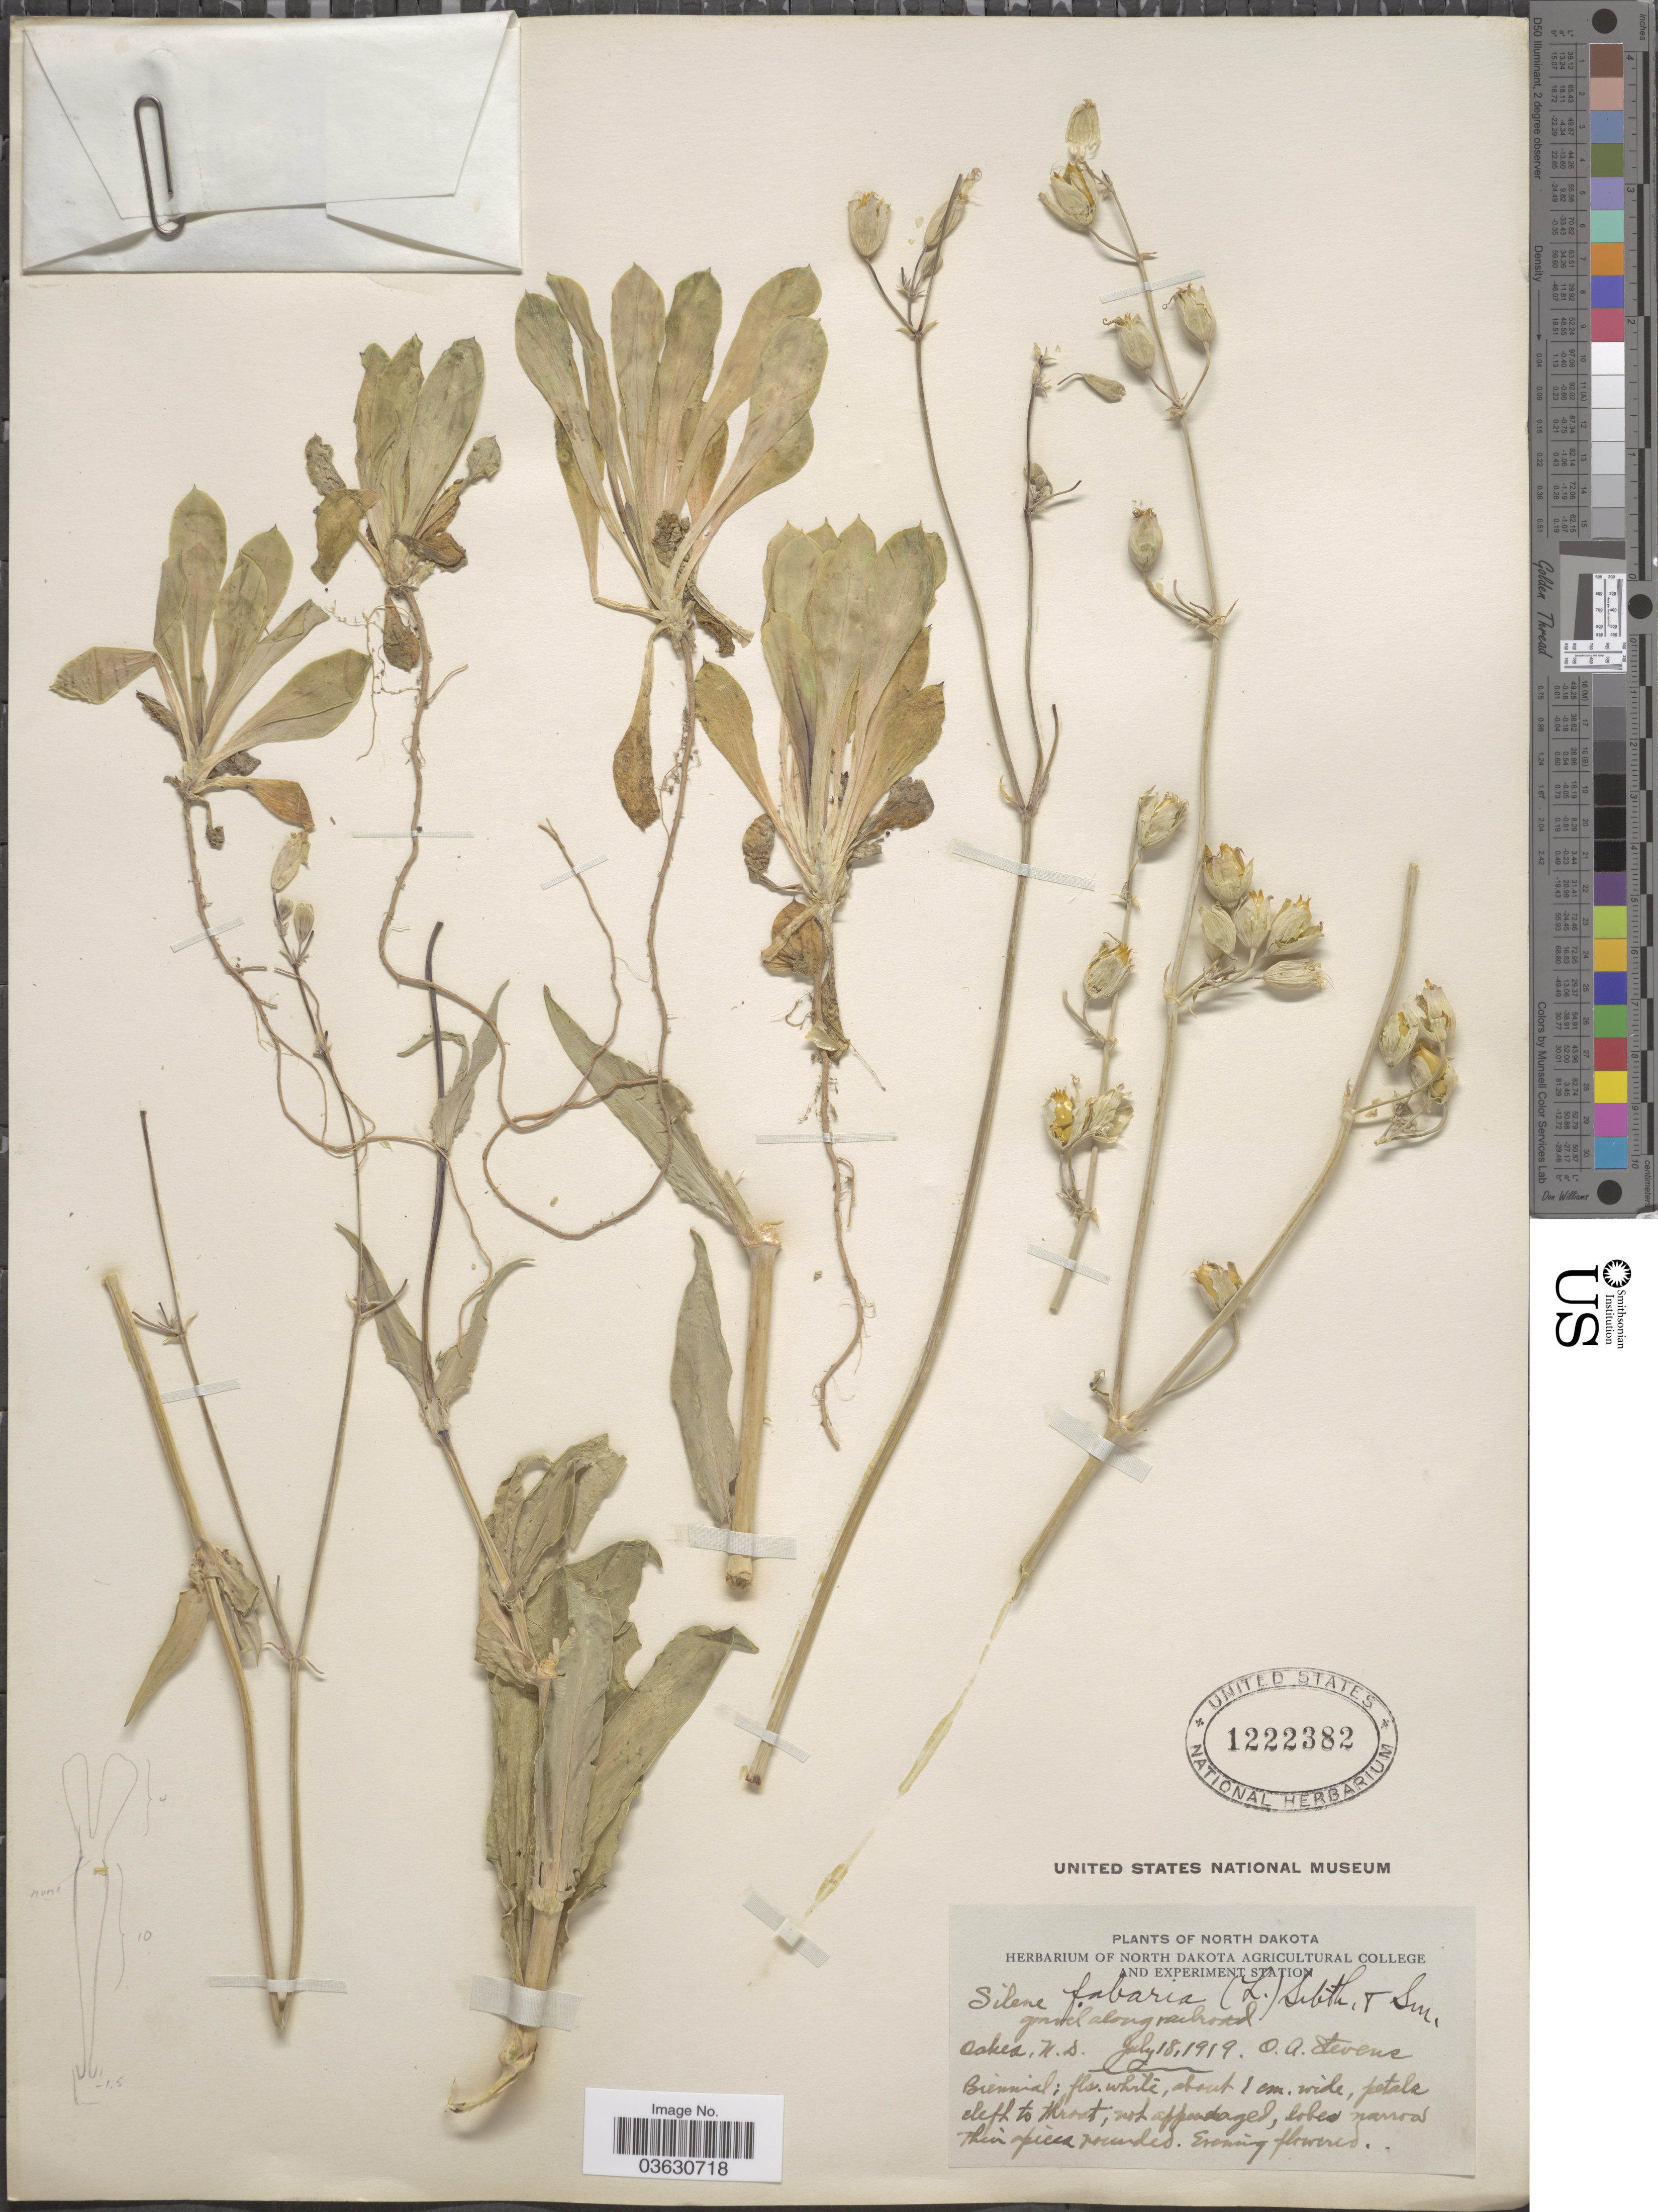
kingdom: Plantae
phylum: Tracheophyta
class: Magnoliopsida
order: Caryophyllales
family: Caryophyllaceae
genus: Silene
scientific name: Silene csereii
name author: Baumg.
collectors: O. A. Stevens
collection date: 1919-07-18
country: United States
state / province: North Dakota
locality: Oakes, N.D.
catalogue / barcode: US 1222382